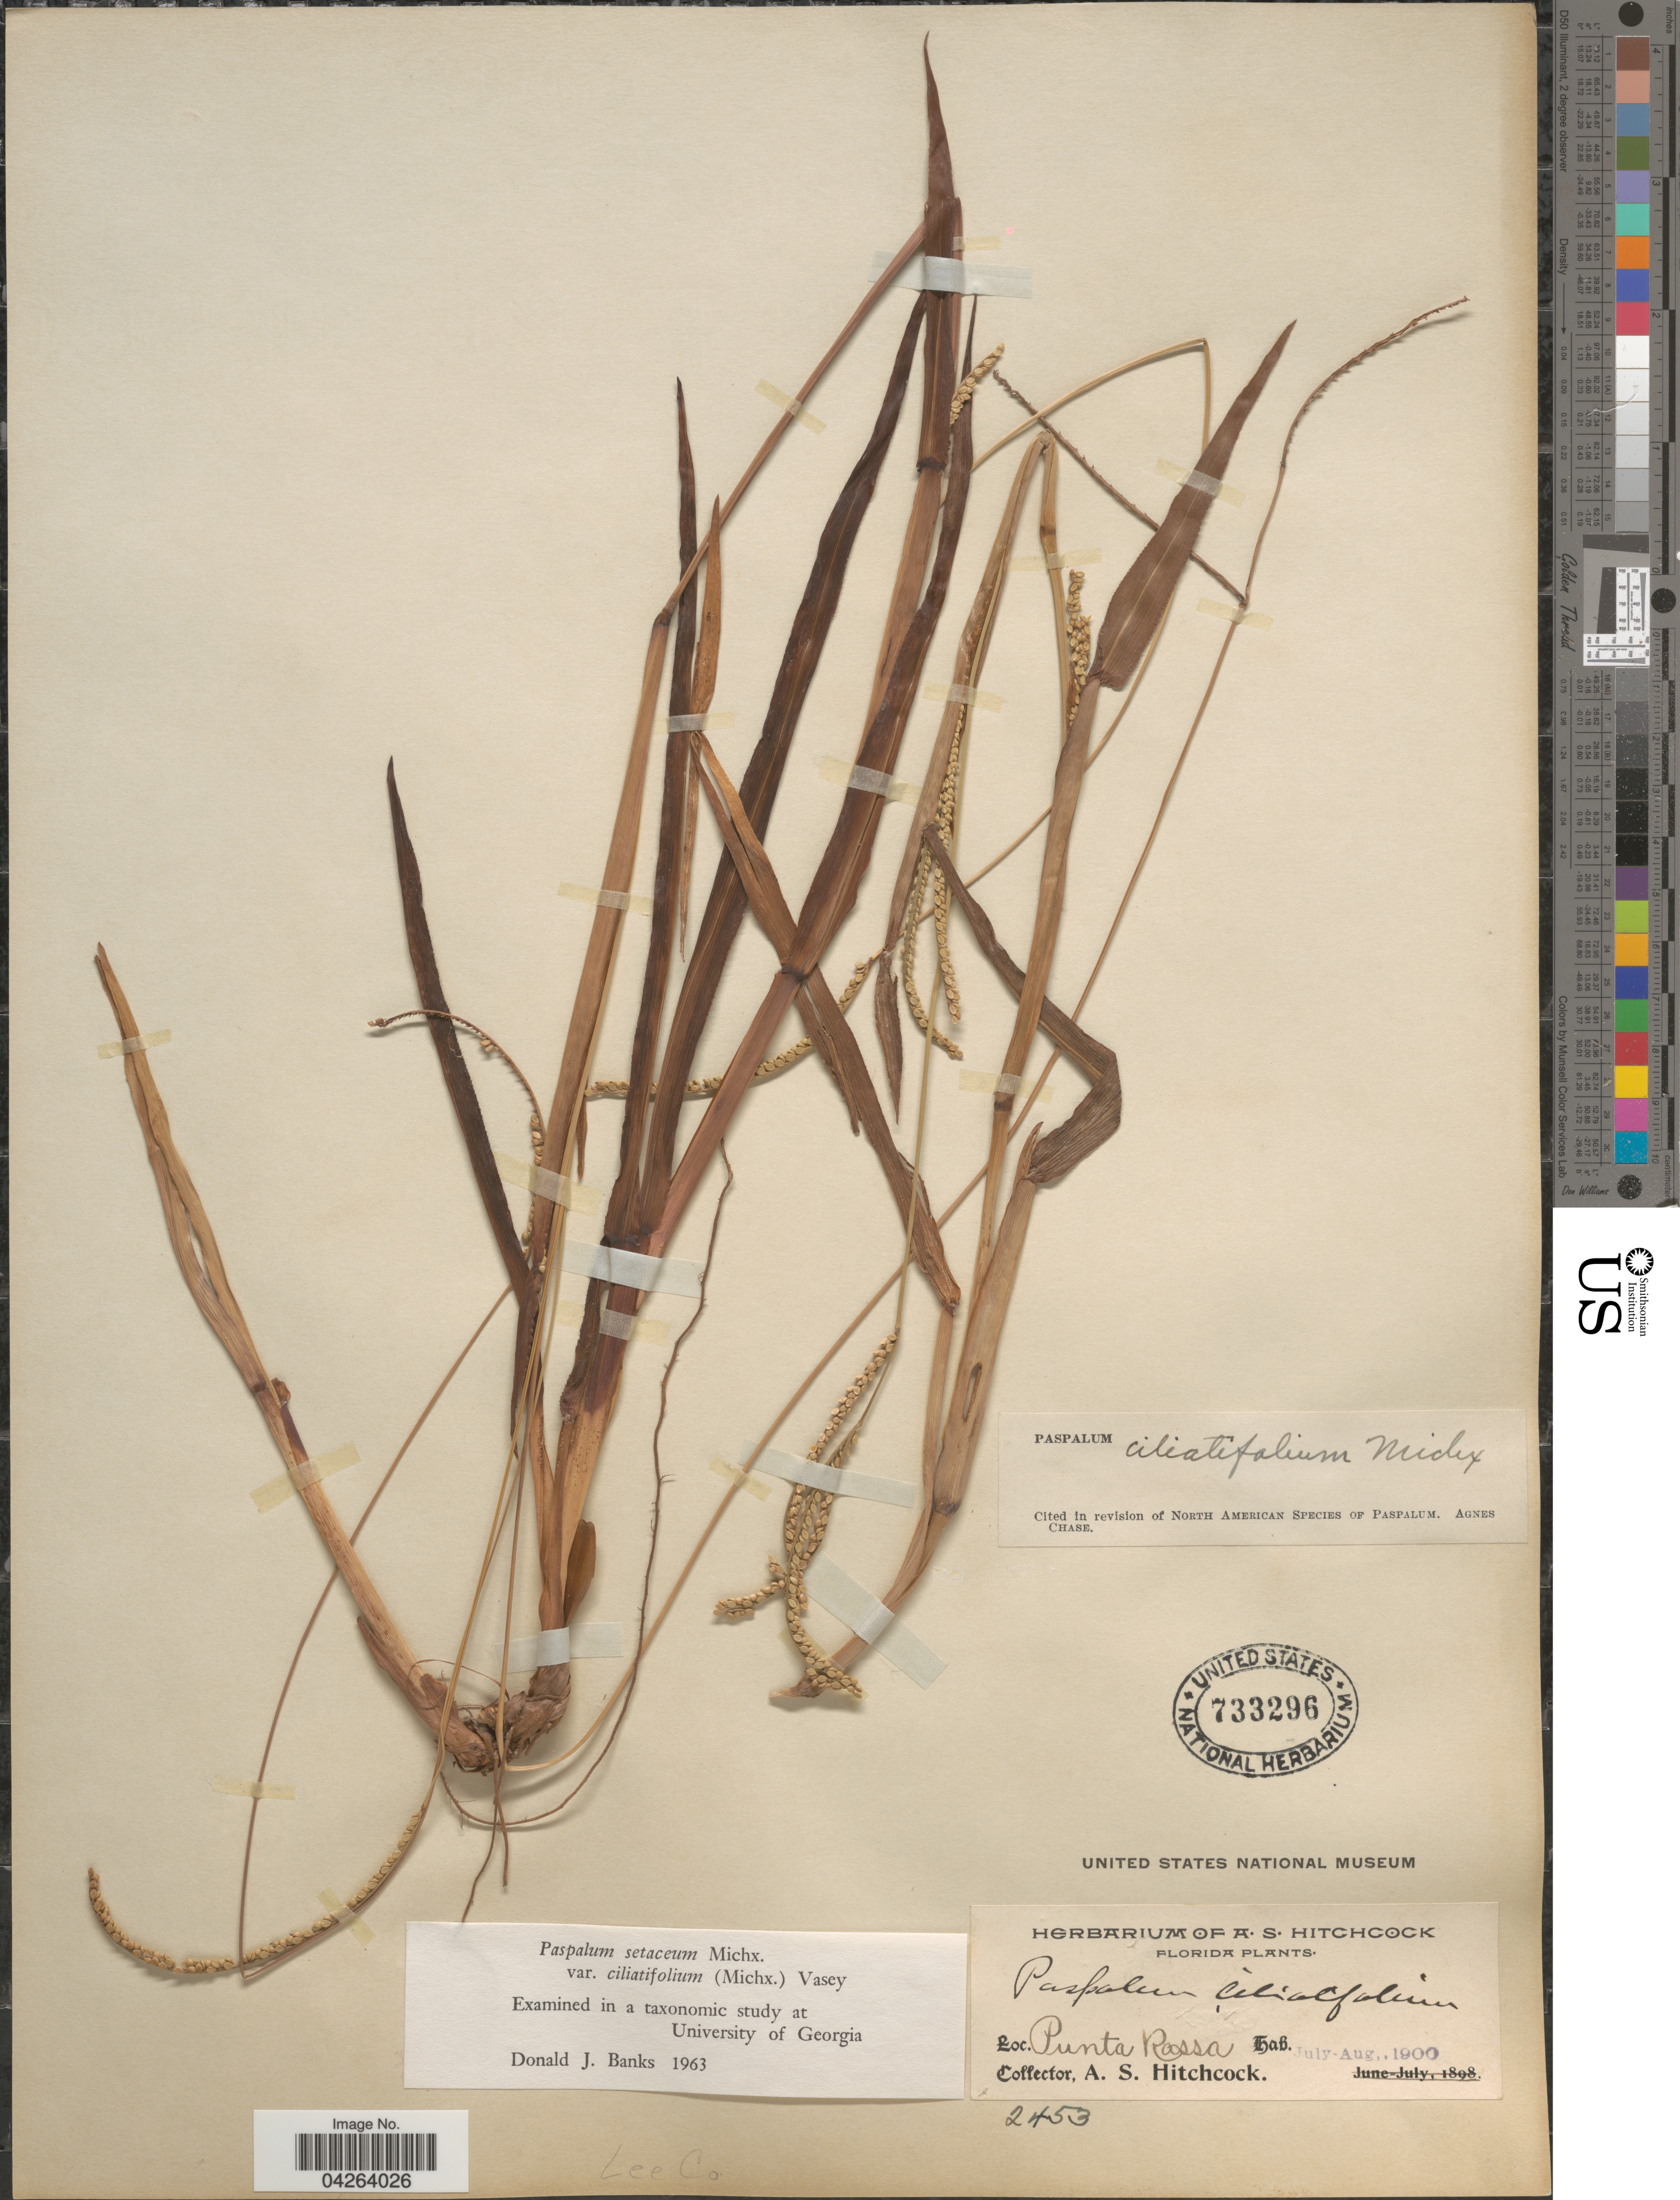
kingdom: Plantae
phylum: Tracheophyta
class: Liliopsida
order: Poales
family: Poaceae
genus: Paspalum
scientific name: Paspalum setaceum var. ciliatifolium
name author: (Michx.) Vasey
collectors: A. S. Hitchcock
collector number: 2453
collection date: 1900-07/1900-08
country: United States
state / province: Florida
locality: Punta Rassa, Lee Co.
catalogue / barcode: US 733296